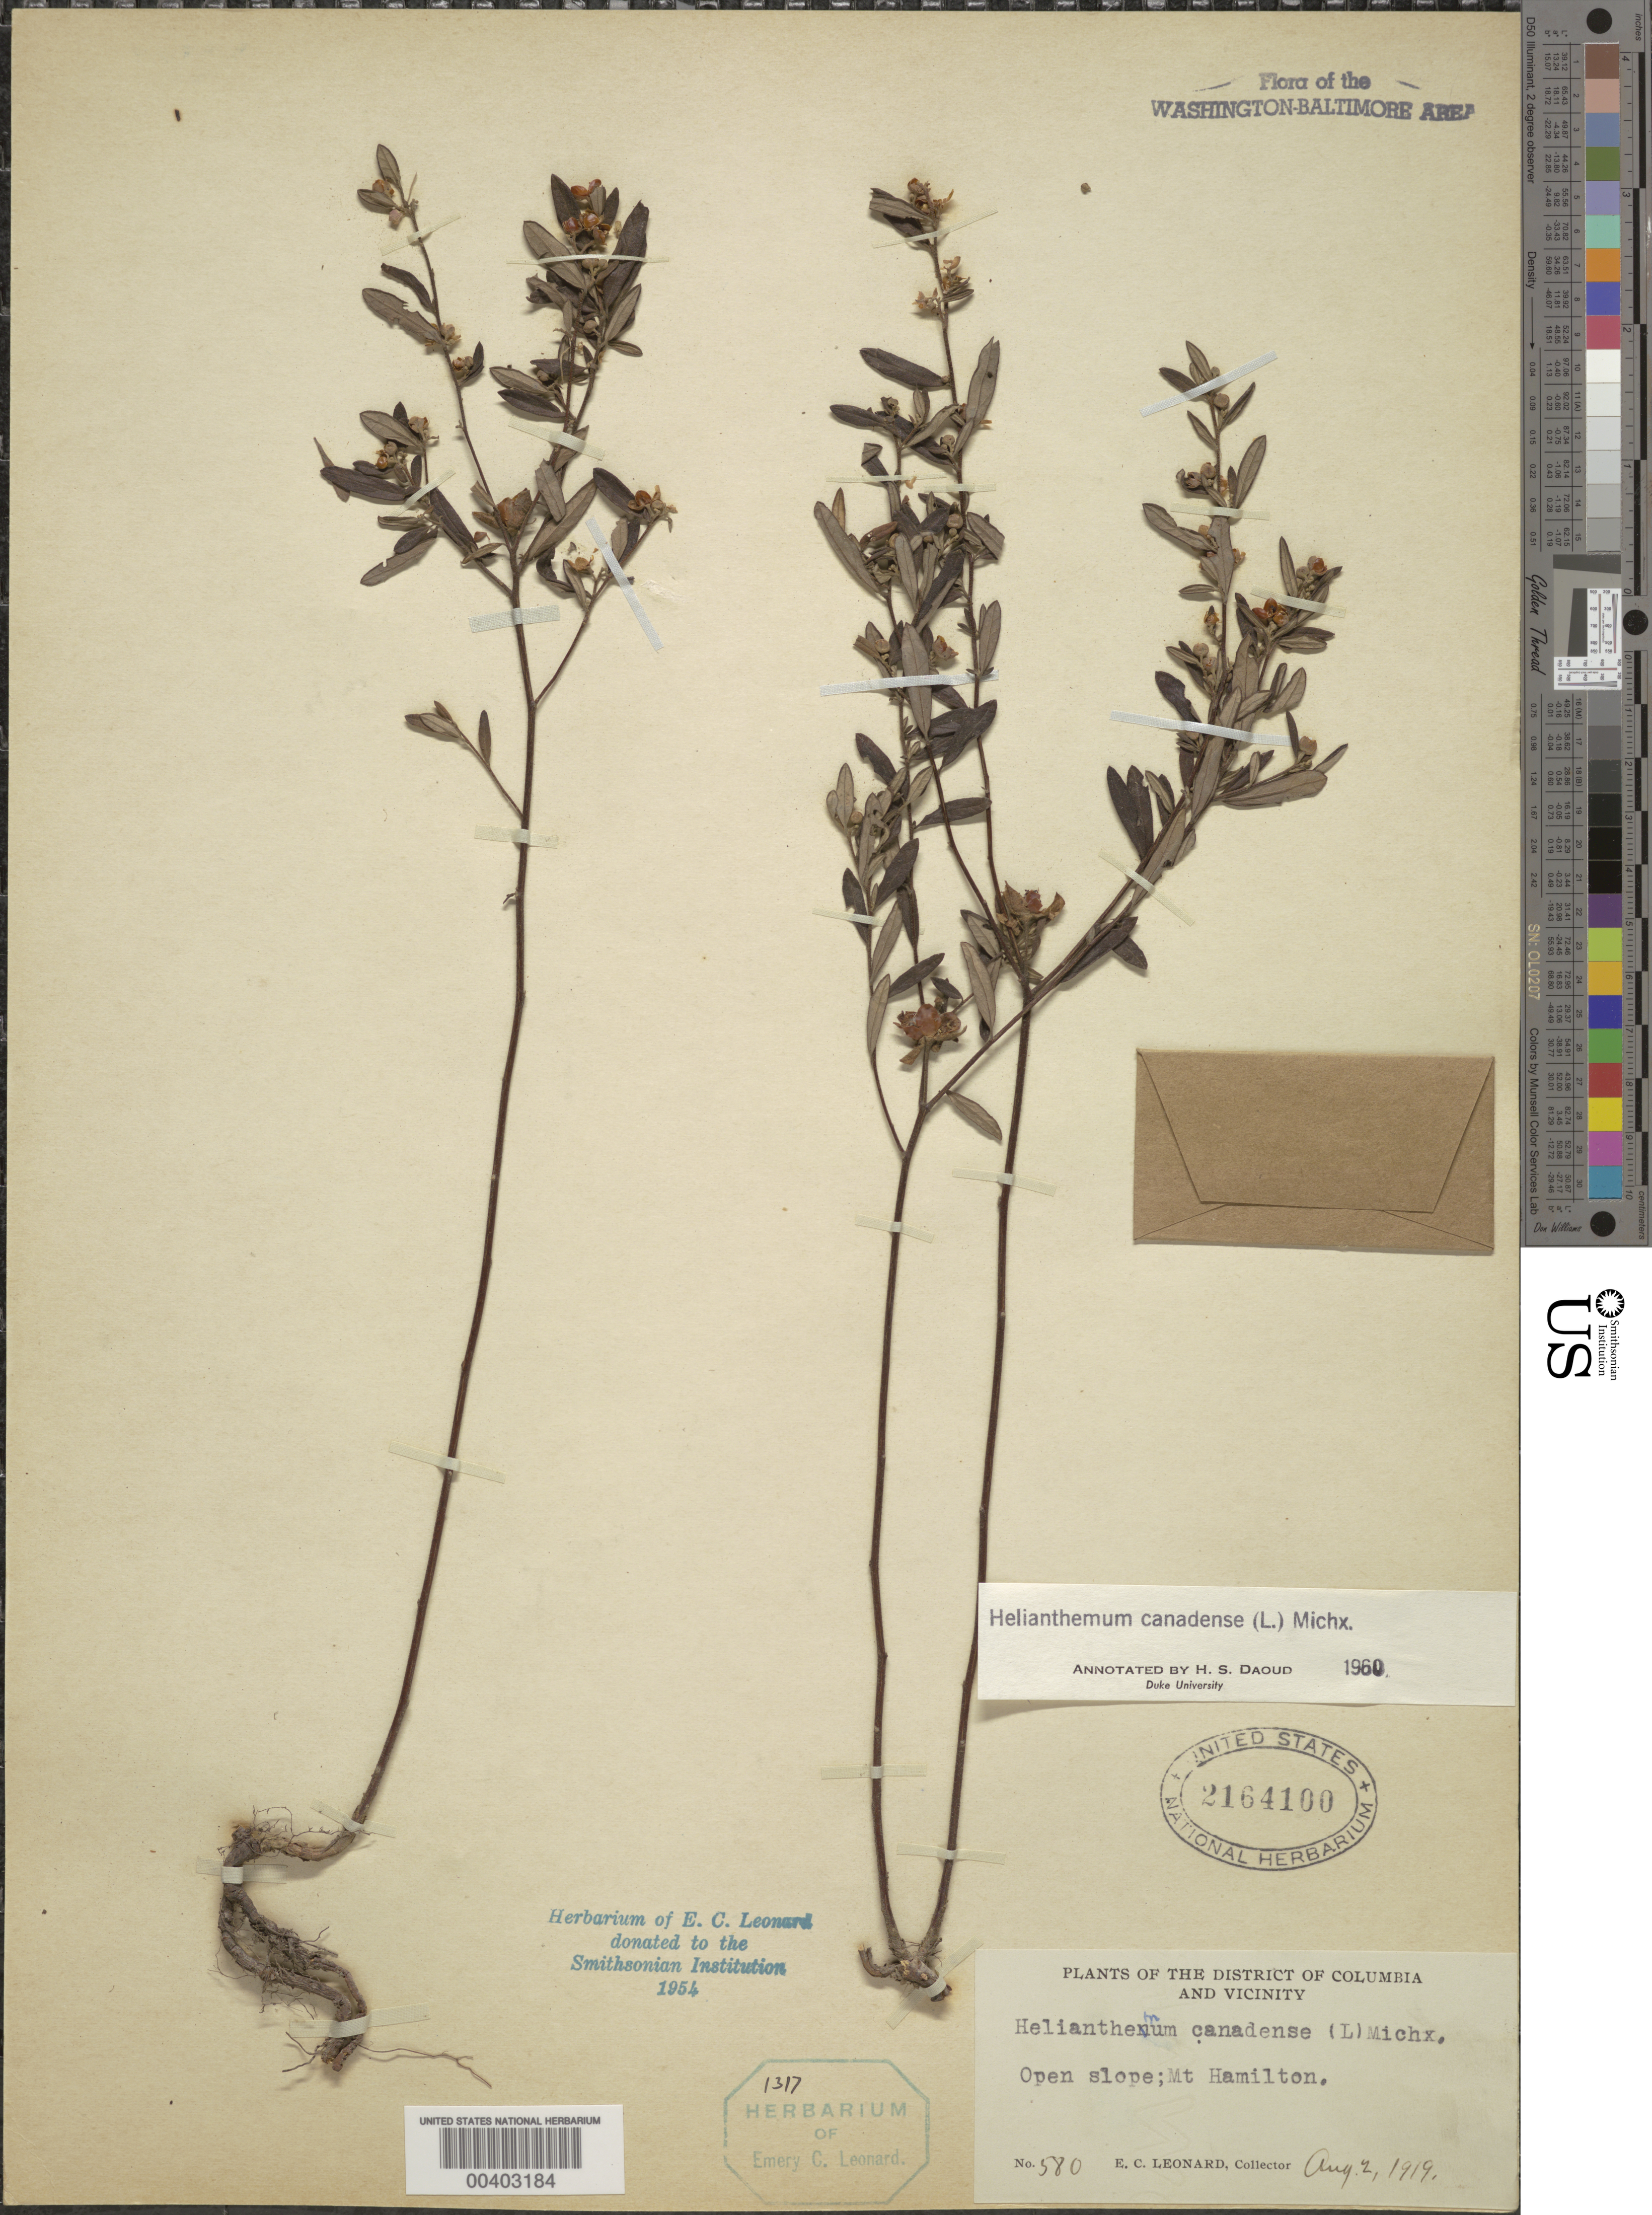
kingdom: Plantae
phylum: Tracheophyta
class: Magnoliopsida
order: Malvales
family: Cistaceae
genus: Crocanthemum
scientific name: Crocanthemum canadense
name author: (L.) Britton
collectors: E. C. Leonard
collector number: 580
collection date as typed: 02 Aug 1919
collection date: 1919-08-02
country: United States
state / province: District of Columbia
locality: Mount Hamilton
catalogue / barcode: US 2164100